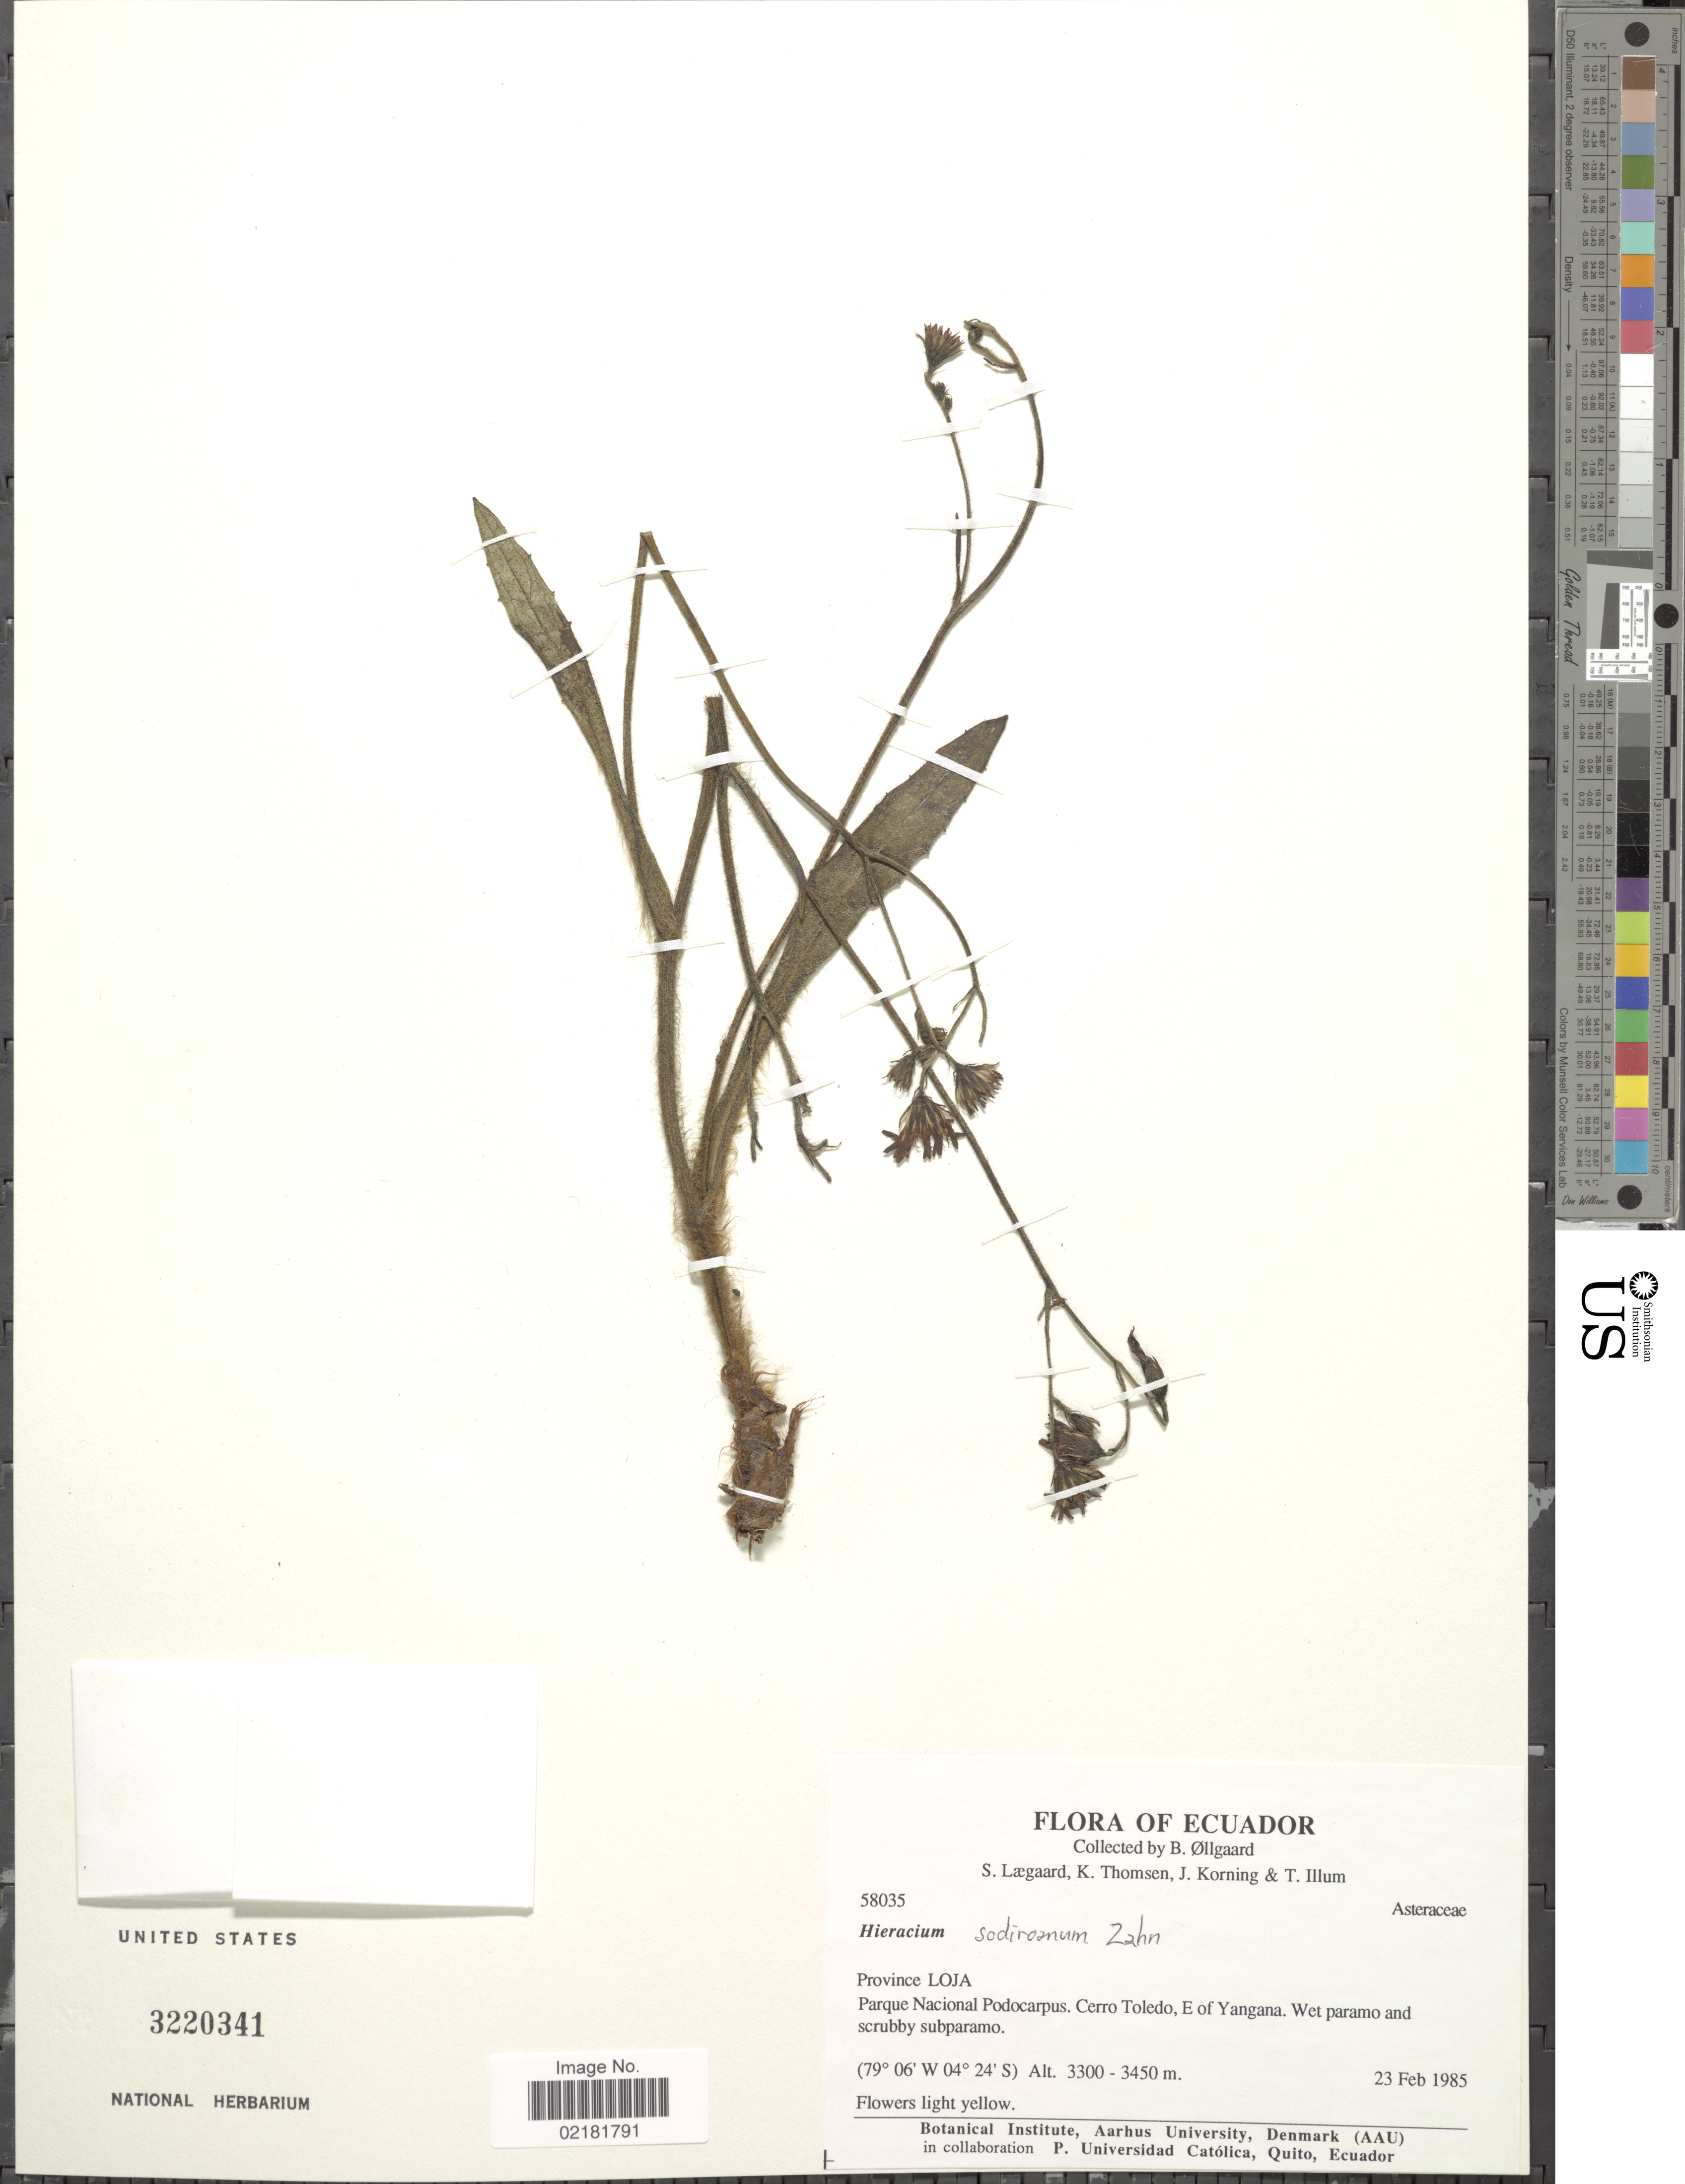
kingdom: Plantae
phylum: Tracheophyta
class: Magnoliopsida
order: Asterales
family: Asteraceae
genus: Hieracium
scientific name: Hieracium sodiroanum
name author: Zahn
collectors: B. Øllgaard, S. Lægaard, K. Thomsen, J. Korning & T. Illum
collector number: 58035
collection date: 1985-02-23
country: Ecuador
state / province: Loja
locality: Parque Nacional Podocarpus, Cerro Toledo, E of Yangana.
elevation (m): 3300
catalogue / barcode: US 3220341